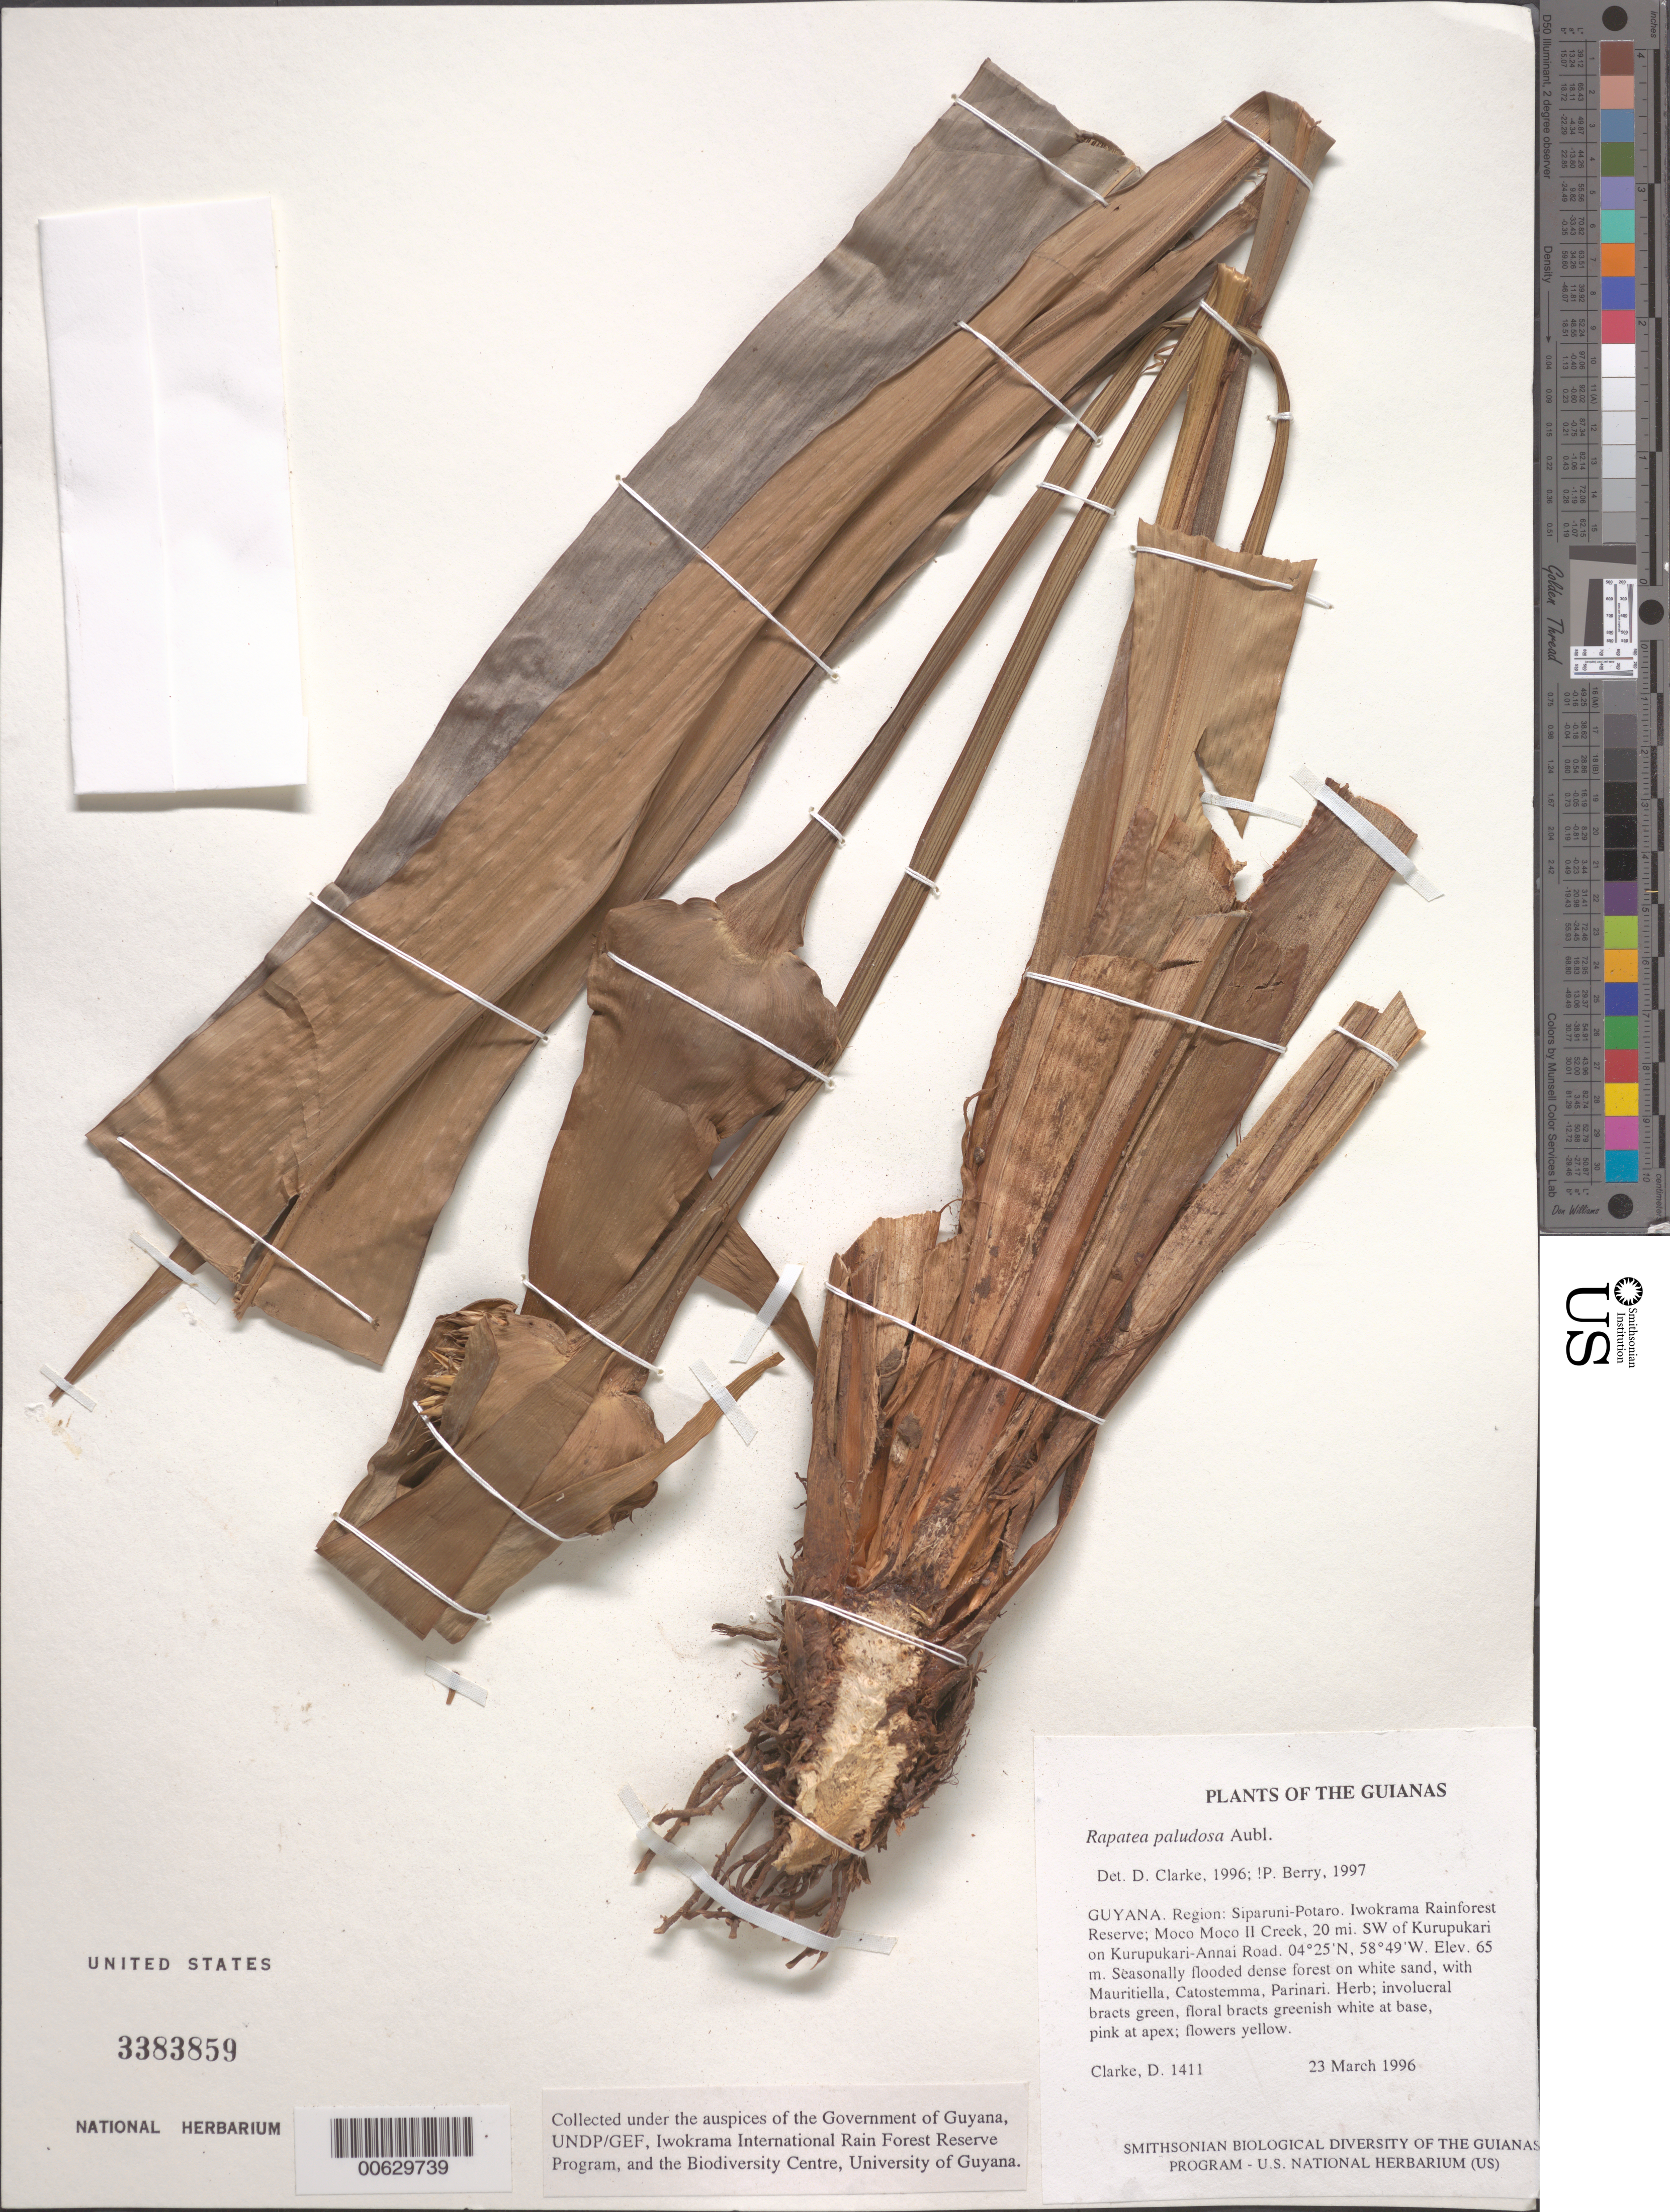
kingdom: Plantae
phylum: Tracheophyta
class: Liliopsida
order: Poales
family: Rapateaceae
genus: Rapatea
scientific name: Rapatea paludosa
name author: Aubl.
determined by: Berry, P. E., (WIS), University of Wisconsin - Madison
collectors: H. D. Clarke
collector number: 1411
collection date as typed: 23 March 1996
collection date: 1996-03-23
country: Guyana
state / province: Potaro-Siparuni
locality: Iwokrama Rainforest Reserve; Moco Moco II Creek, 20 mi. SW of Kurupukari on Kurupukari-Annai Road, 1 km NE of camp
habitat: Seasonally flooded dense forest on white sand, with Mauritiella, Catostemma, Parinari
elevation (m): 65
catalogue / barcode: US 3383859